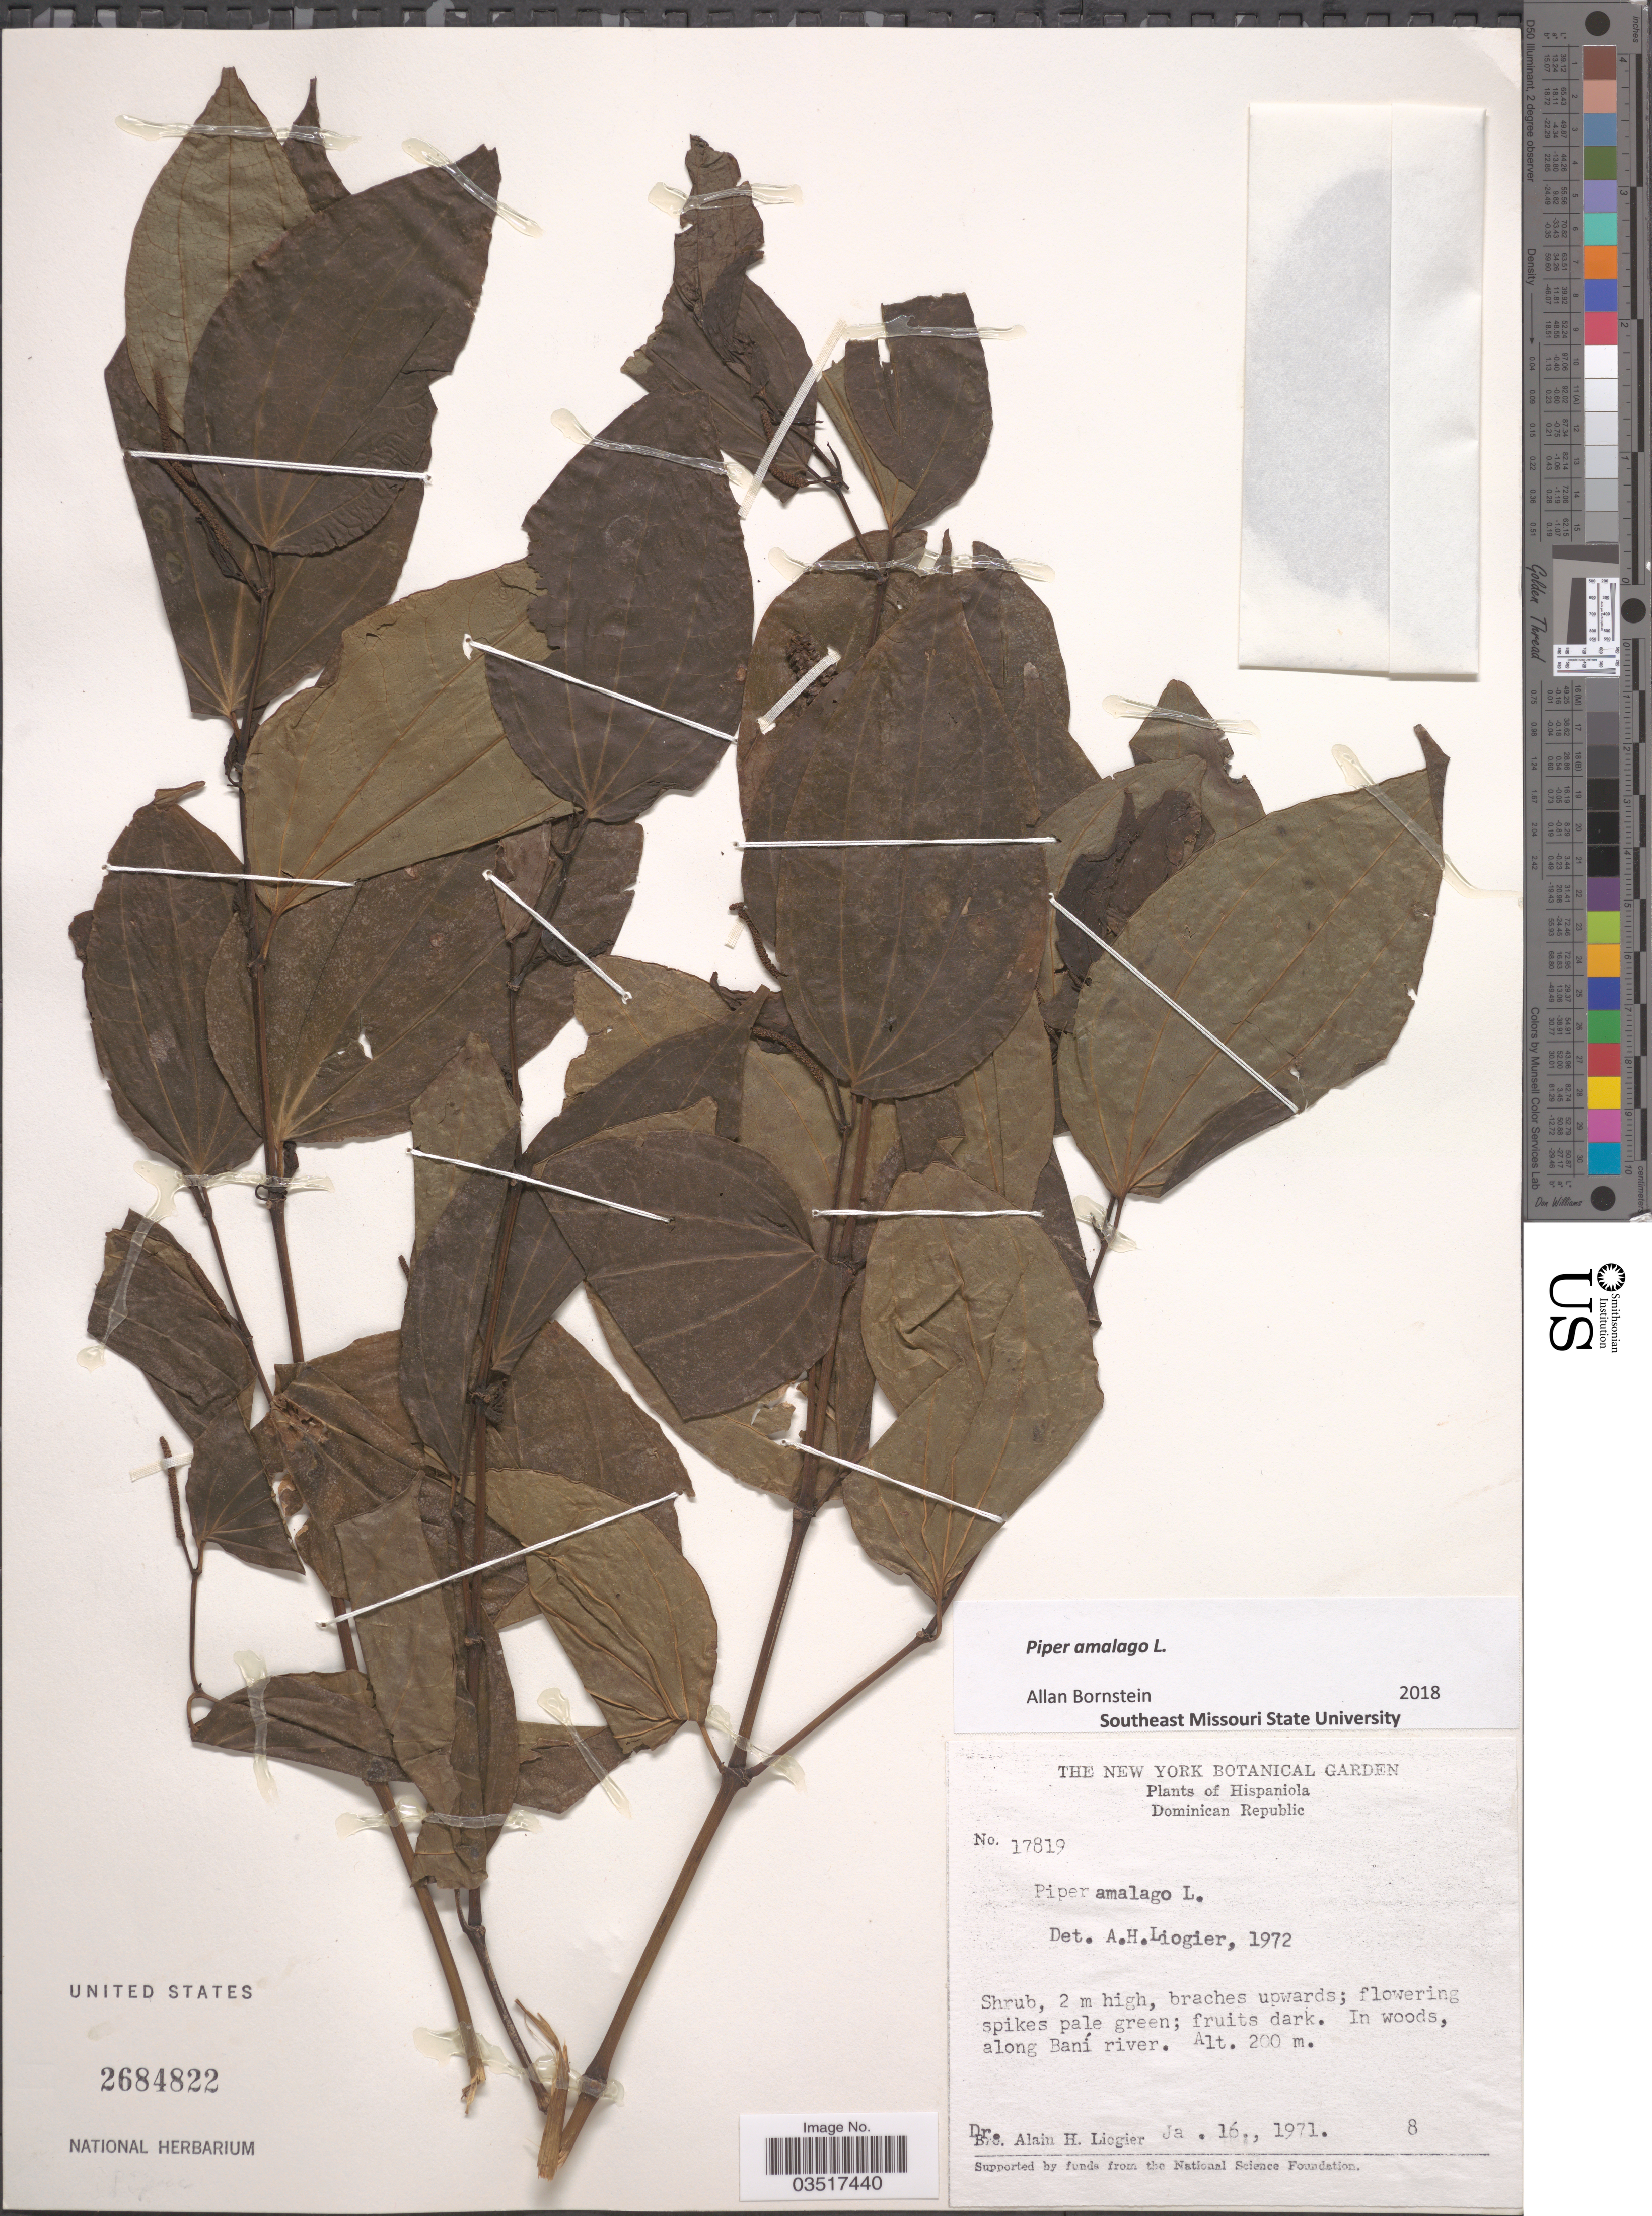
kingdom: Plantae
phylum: Tracheophyta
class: Magnoliopsida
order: Piperales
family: Piperaceae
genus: Piper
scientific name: Piper amalago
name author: L.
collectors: A. H. Liogier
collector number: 17819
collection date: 1971-01-16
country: Dominican Republic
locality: Hispaniola. Along Baní river.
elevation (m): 200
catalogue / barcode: US 2684822